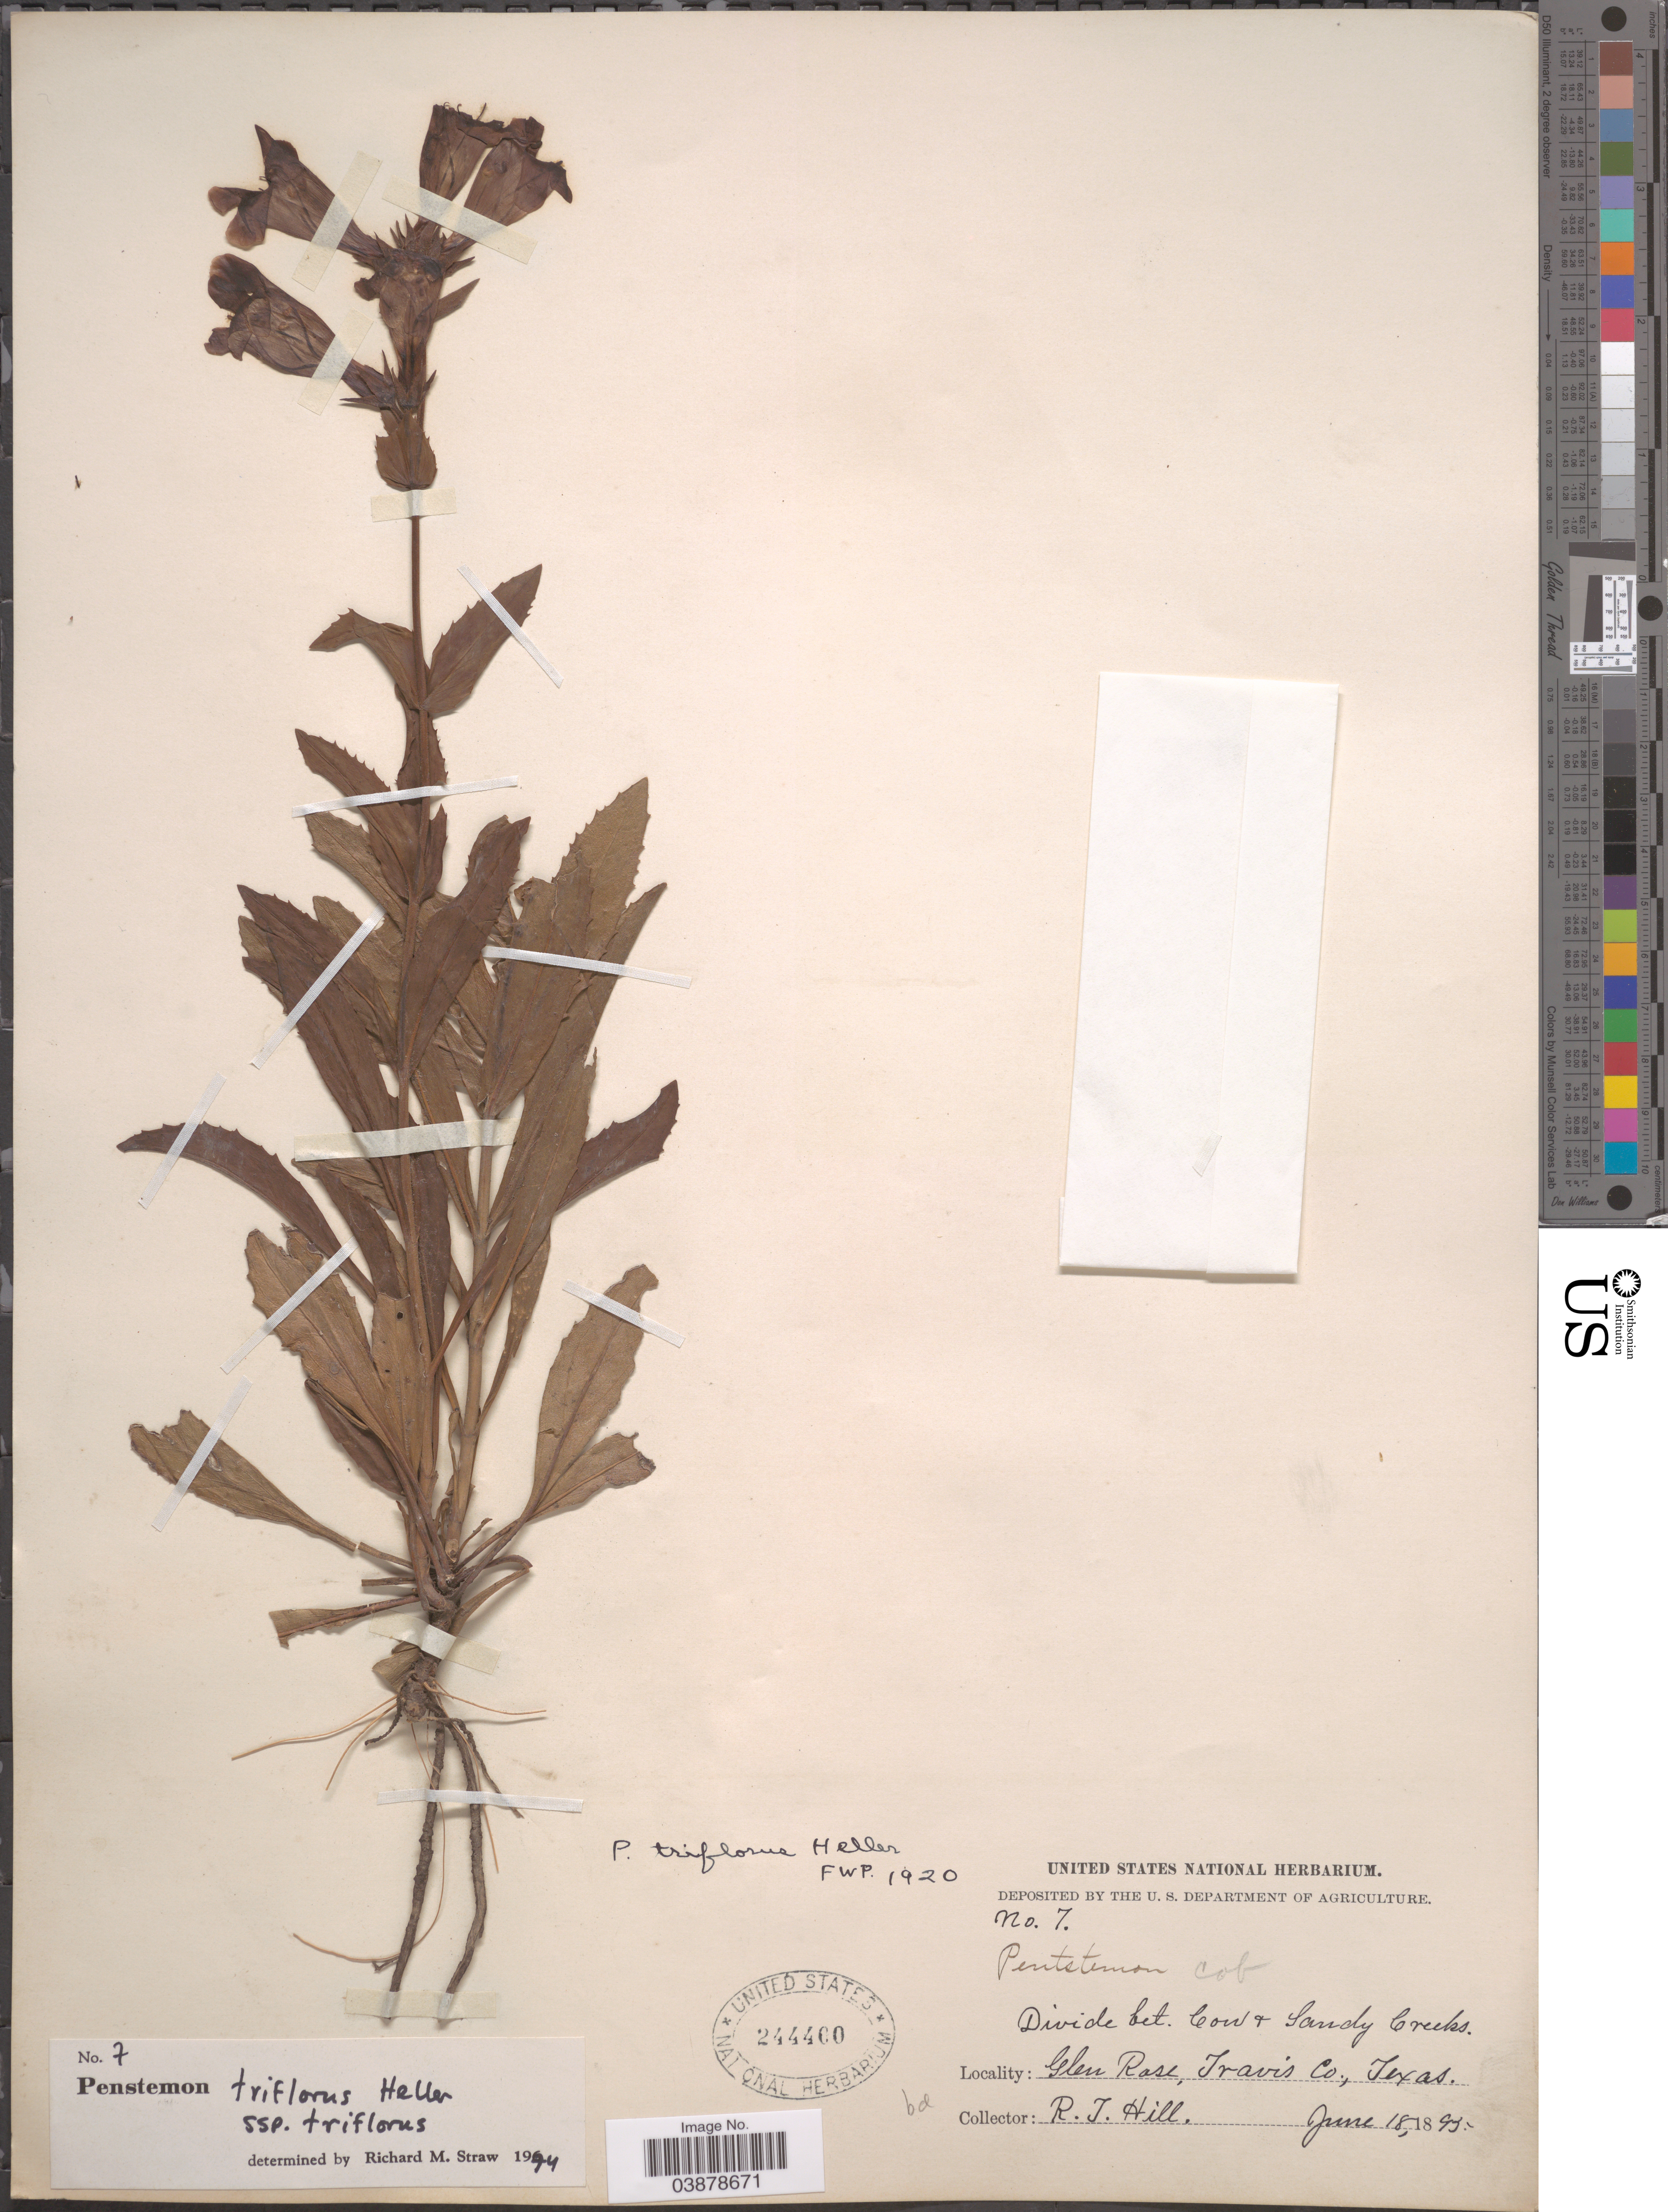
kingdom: Plantae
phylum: Tracheophyta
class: Magnoliopsida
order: Lamiales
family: Plantaginaceae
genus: Penstemon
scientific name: Penstemon triflorus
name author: A. Heller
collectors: R. J. Hill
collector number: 7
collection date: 1895-06-18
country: United States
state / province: Texas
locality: Divide bet. Cow + Sandy Creeks. Glen Rose, Travis Co.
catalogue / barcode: US 244400